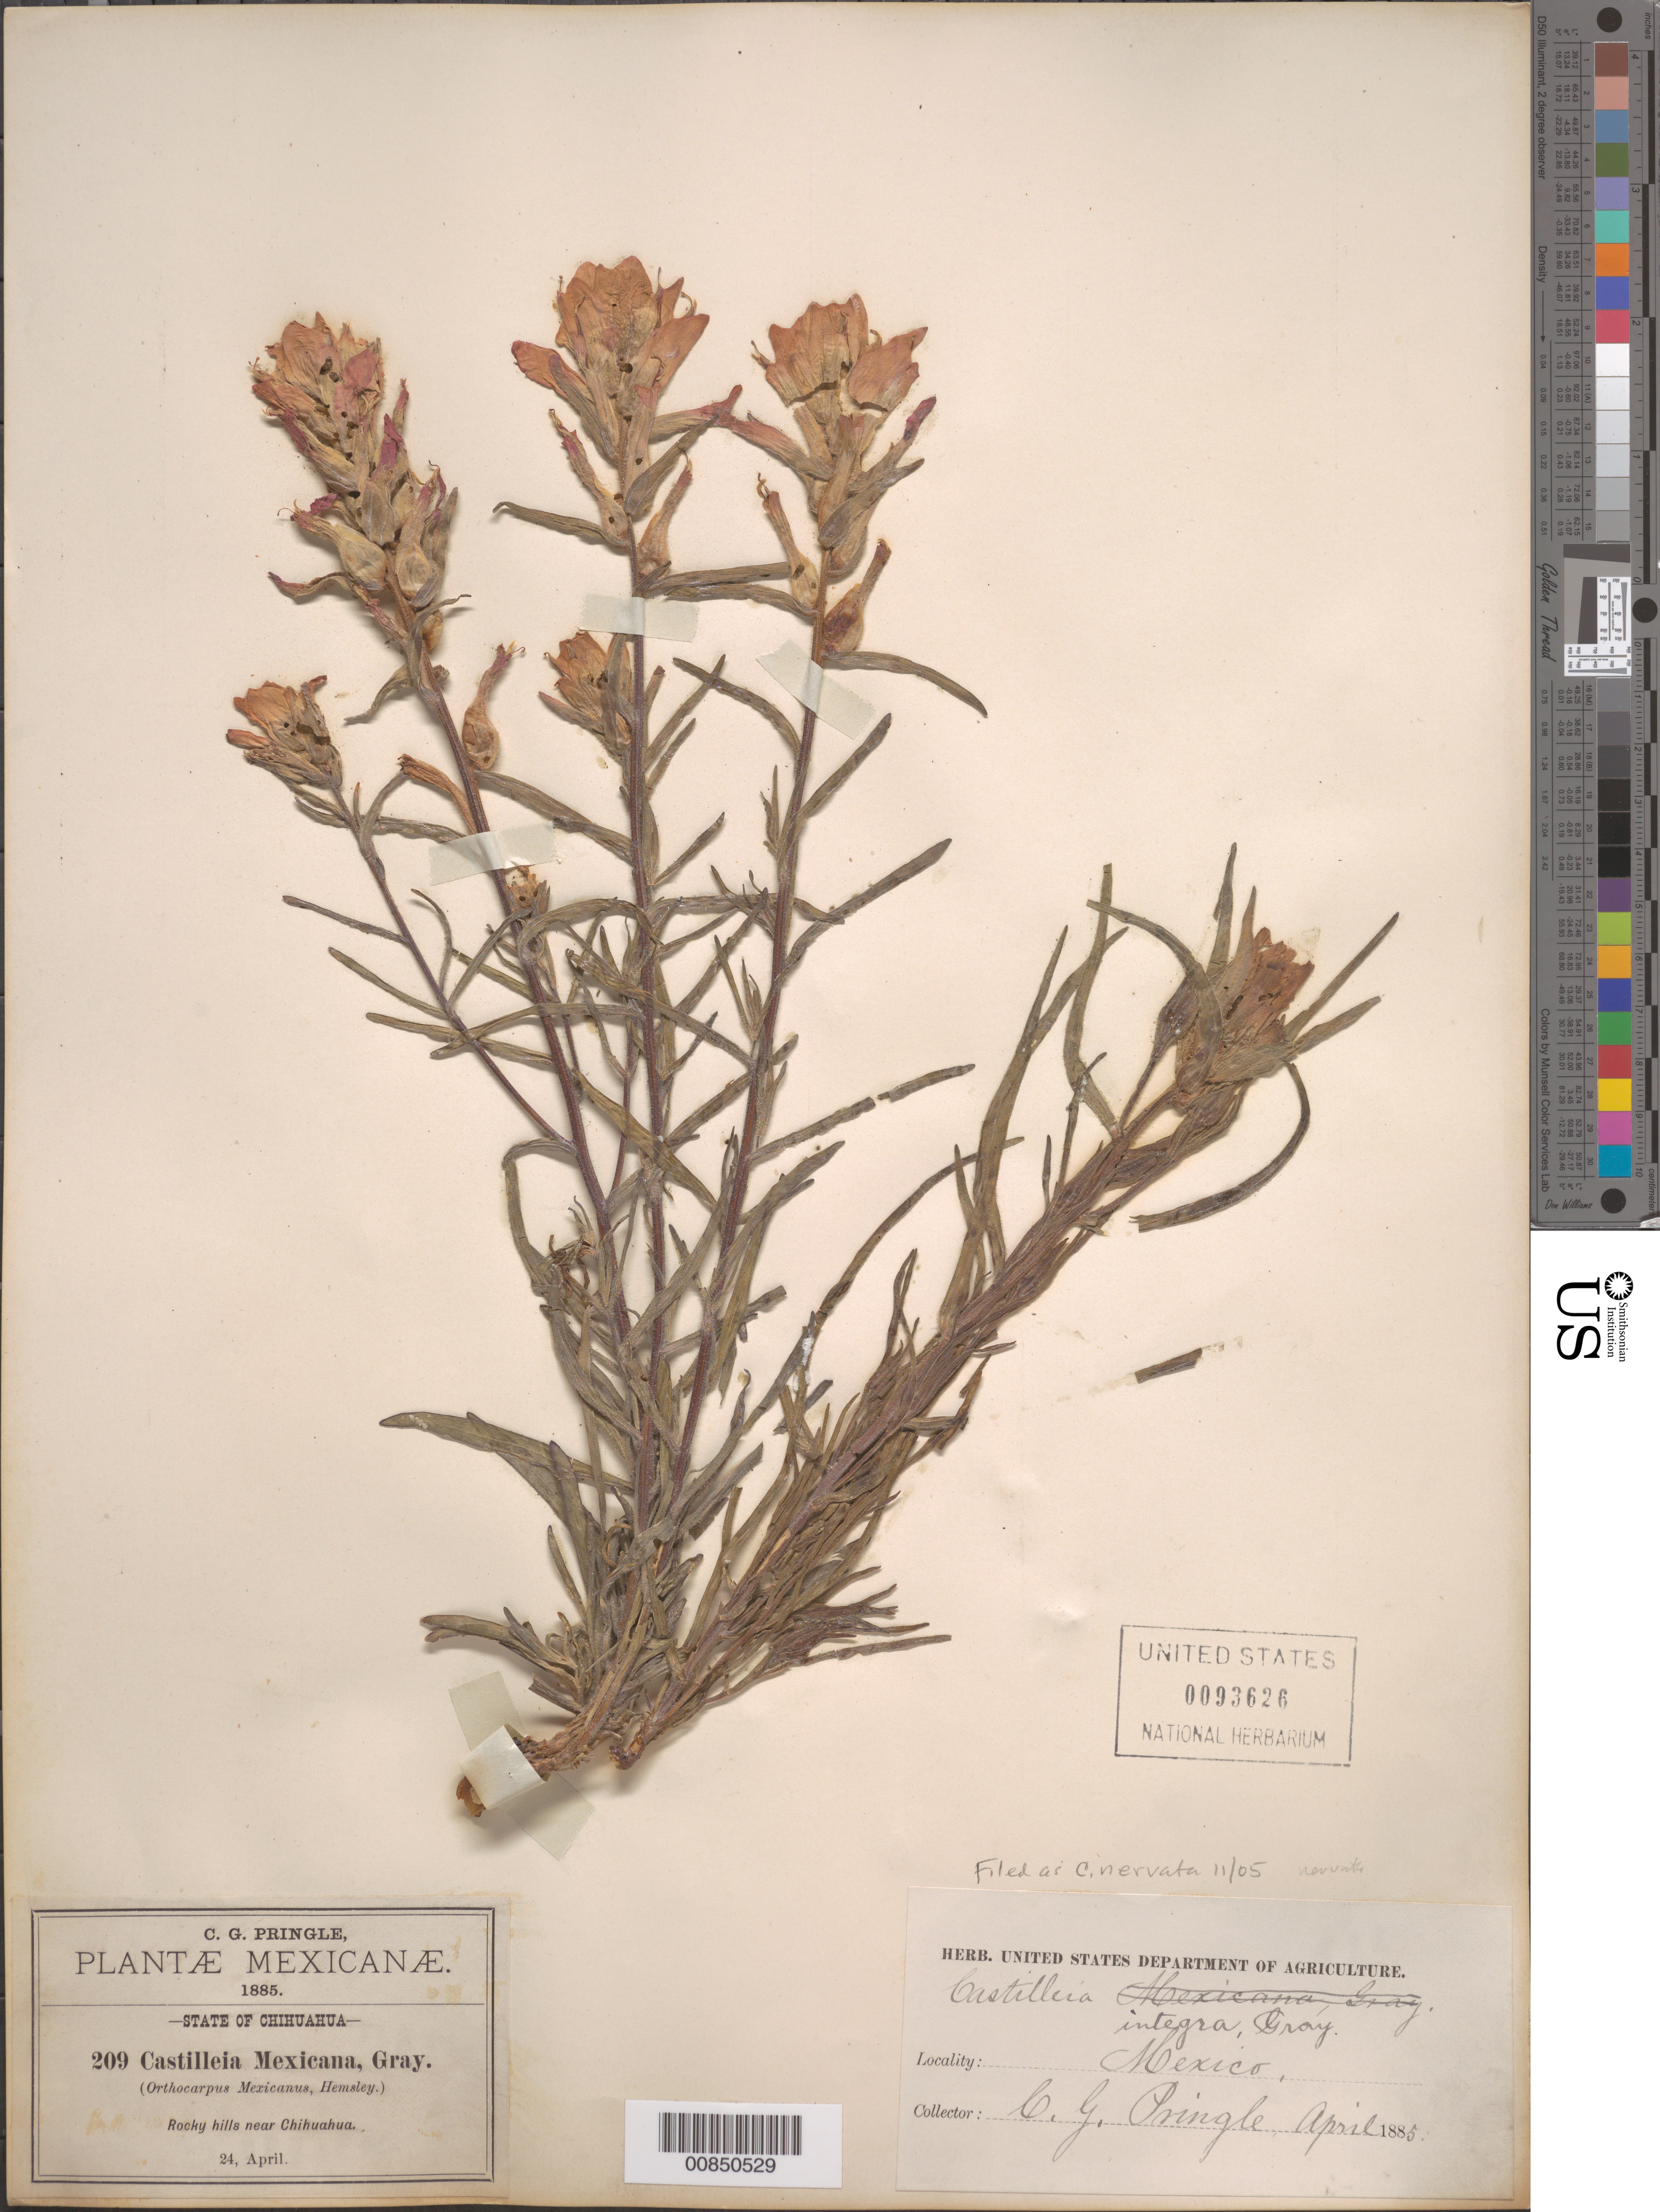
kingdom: Plantae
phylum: Tracheophyta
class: Magnoliopsida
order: Lamiales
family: Orobanchaceae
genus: Castilleja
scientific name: Castilleja nervata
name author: Eastw.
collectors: C. G. Pringle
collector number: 209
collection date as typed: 24 Apr 1885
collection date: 1885-04-24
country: Mexico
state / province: Chihuahua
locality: Near Chihuahua.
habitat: Rocky hills.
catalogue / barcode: US 93626